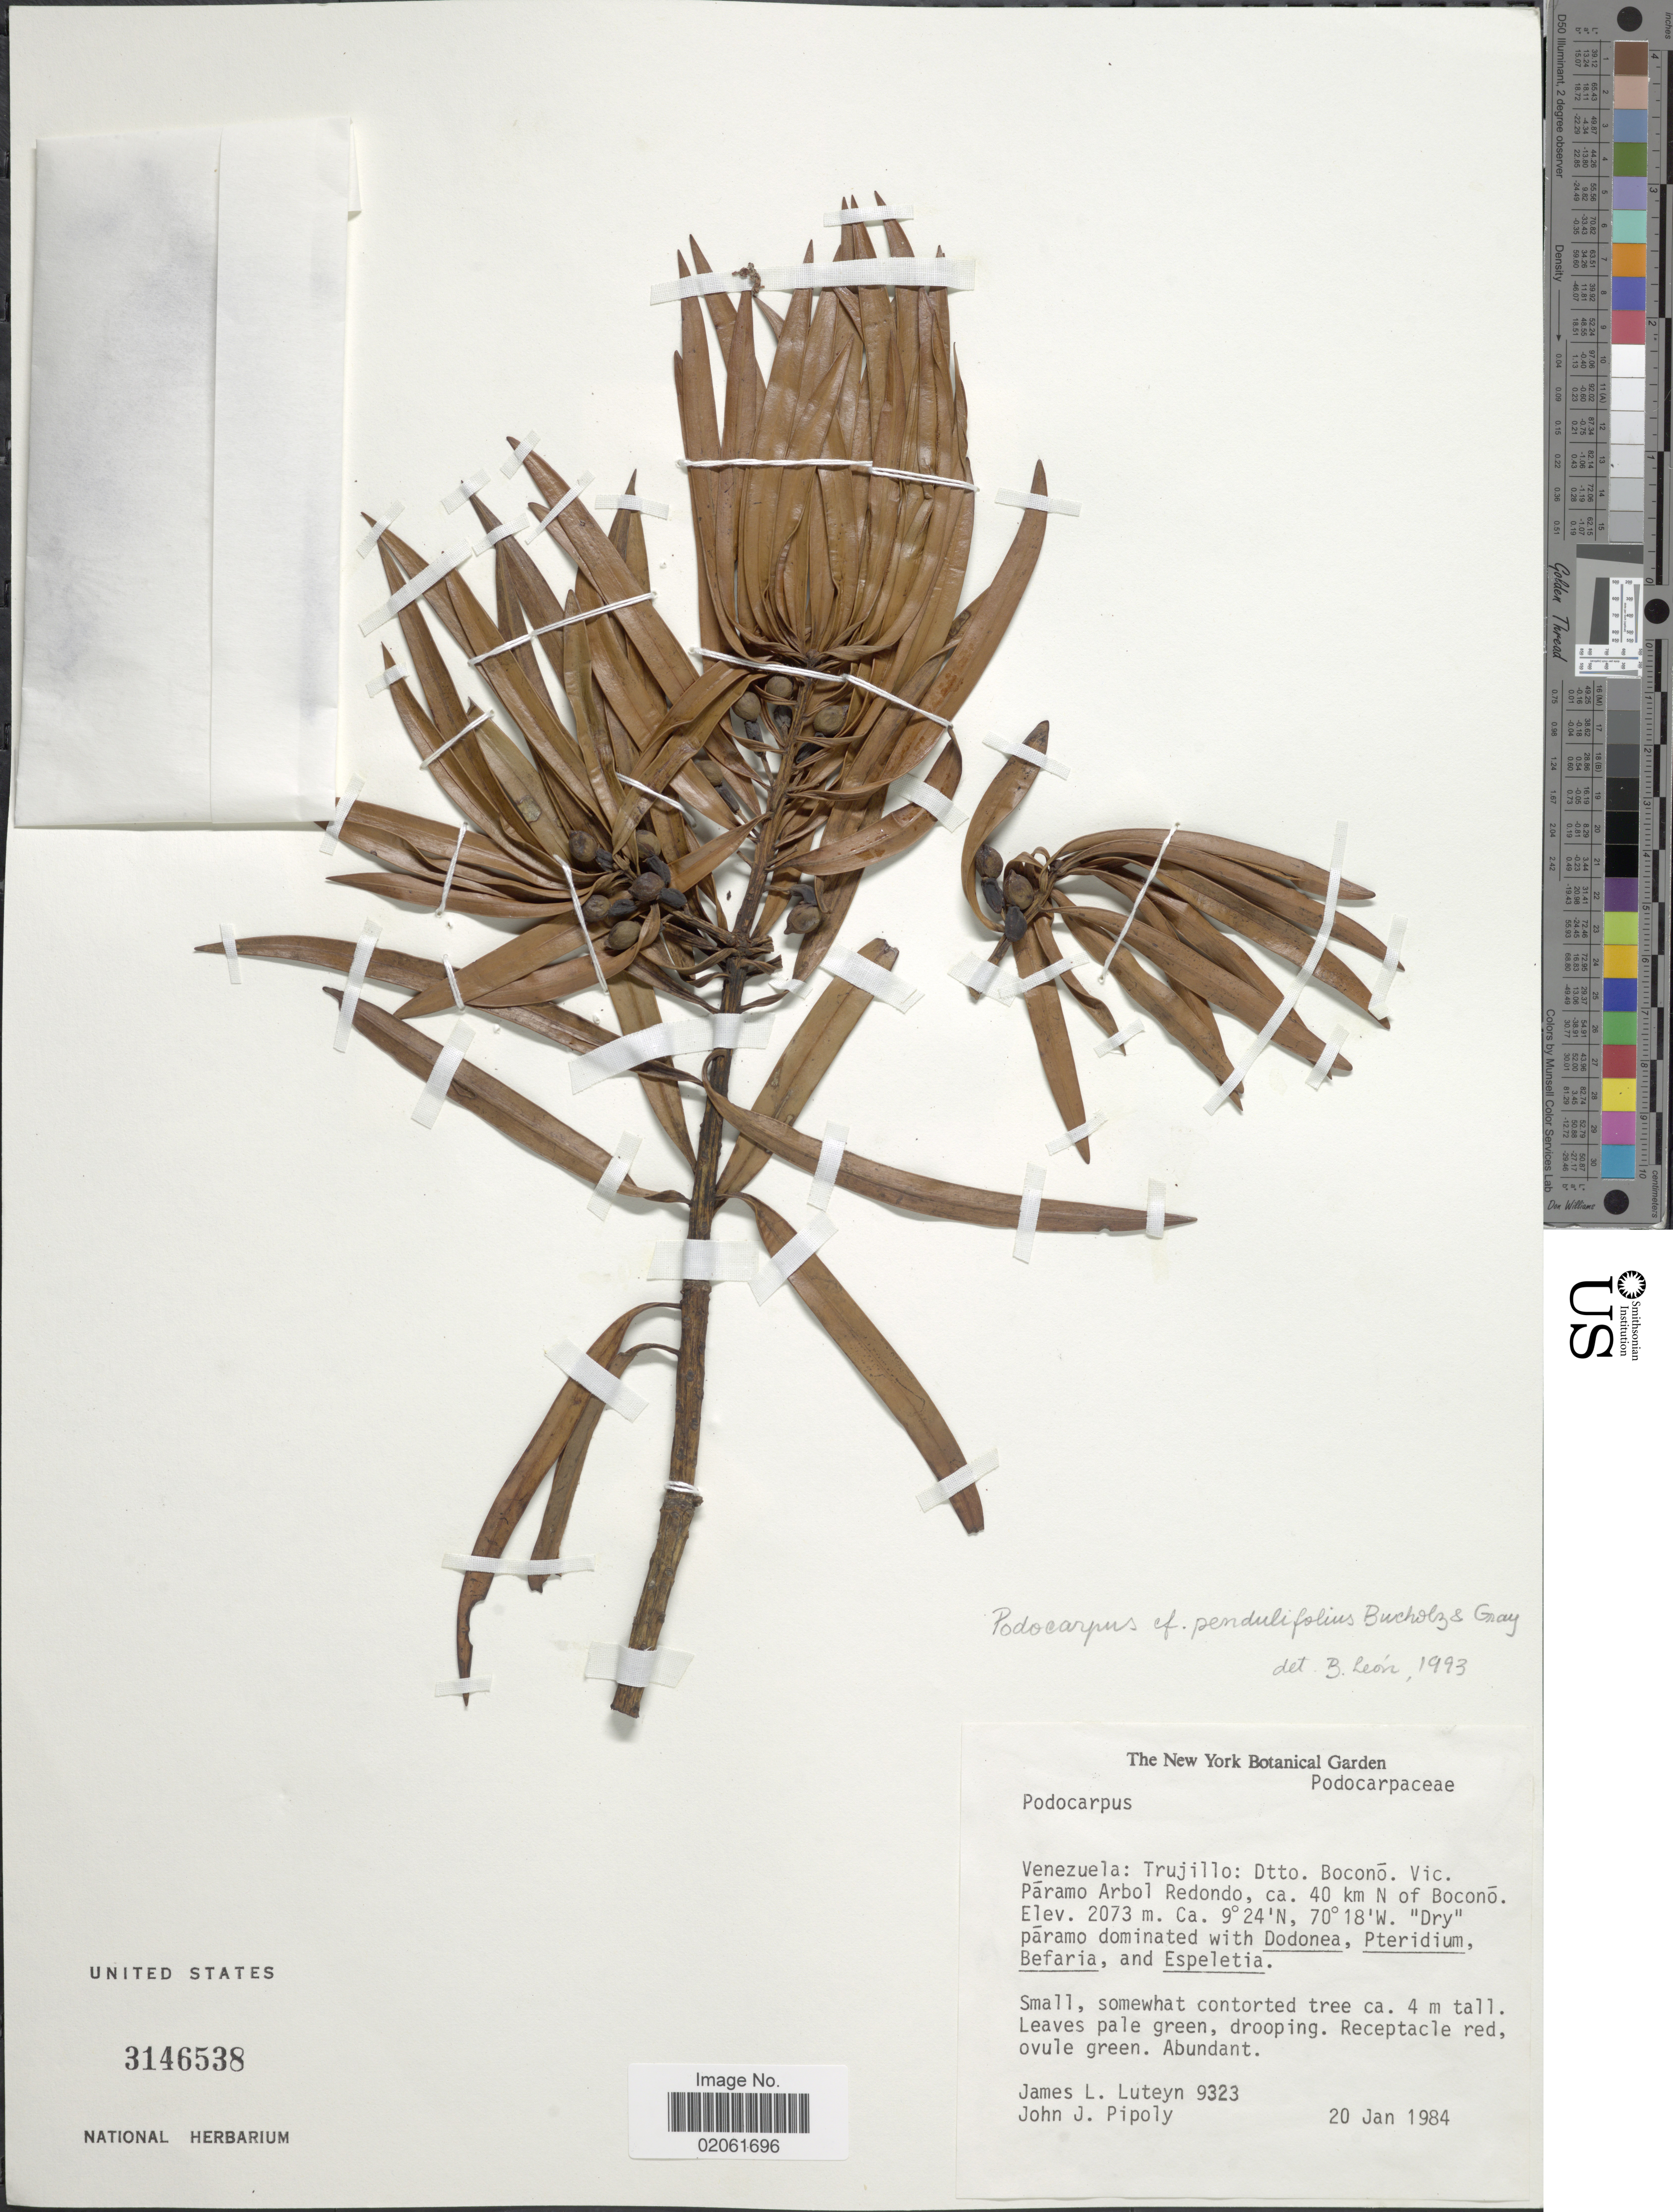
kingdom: Plantae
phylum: Tracheophyta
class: Pinopsida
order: Pinales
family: Podocarpaceae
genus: Podocarpus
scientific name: Podocarpus pendulifolius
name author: J. Buchholz & N.E. Gray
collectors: J. L. Luteyn & J. J. Pipoly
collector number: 9323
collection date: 1984-01-20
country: Venezuela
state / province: Trujillo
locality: Dtto. Bocono. Vic. Paramo Arbol Redondo, ca. 40 km N of Bocono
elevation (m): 2073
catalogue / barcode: US 3146538